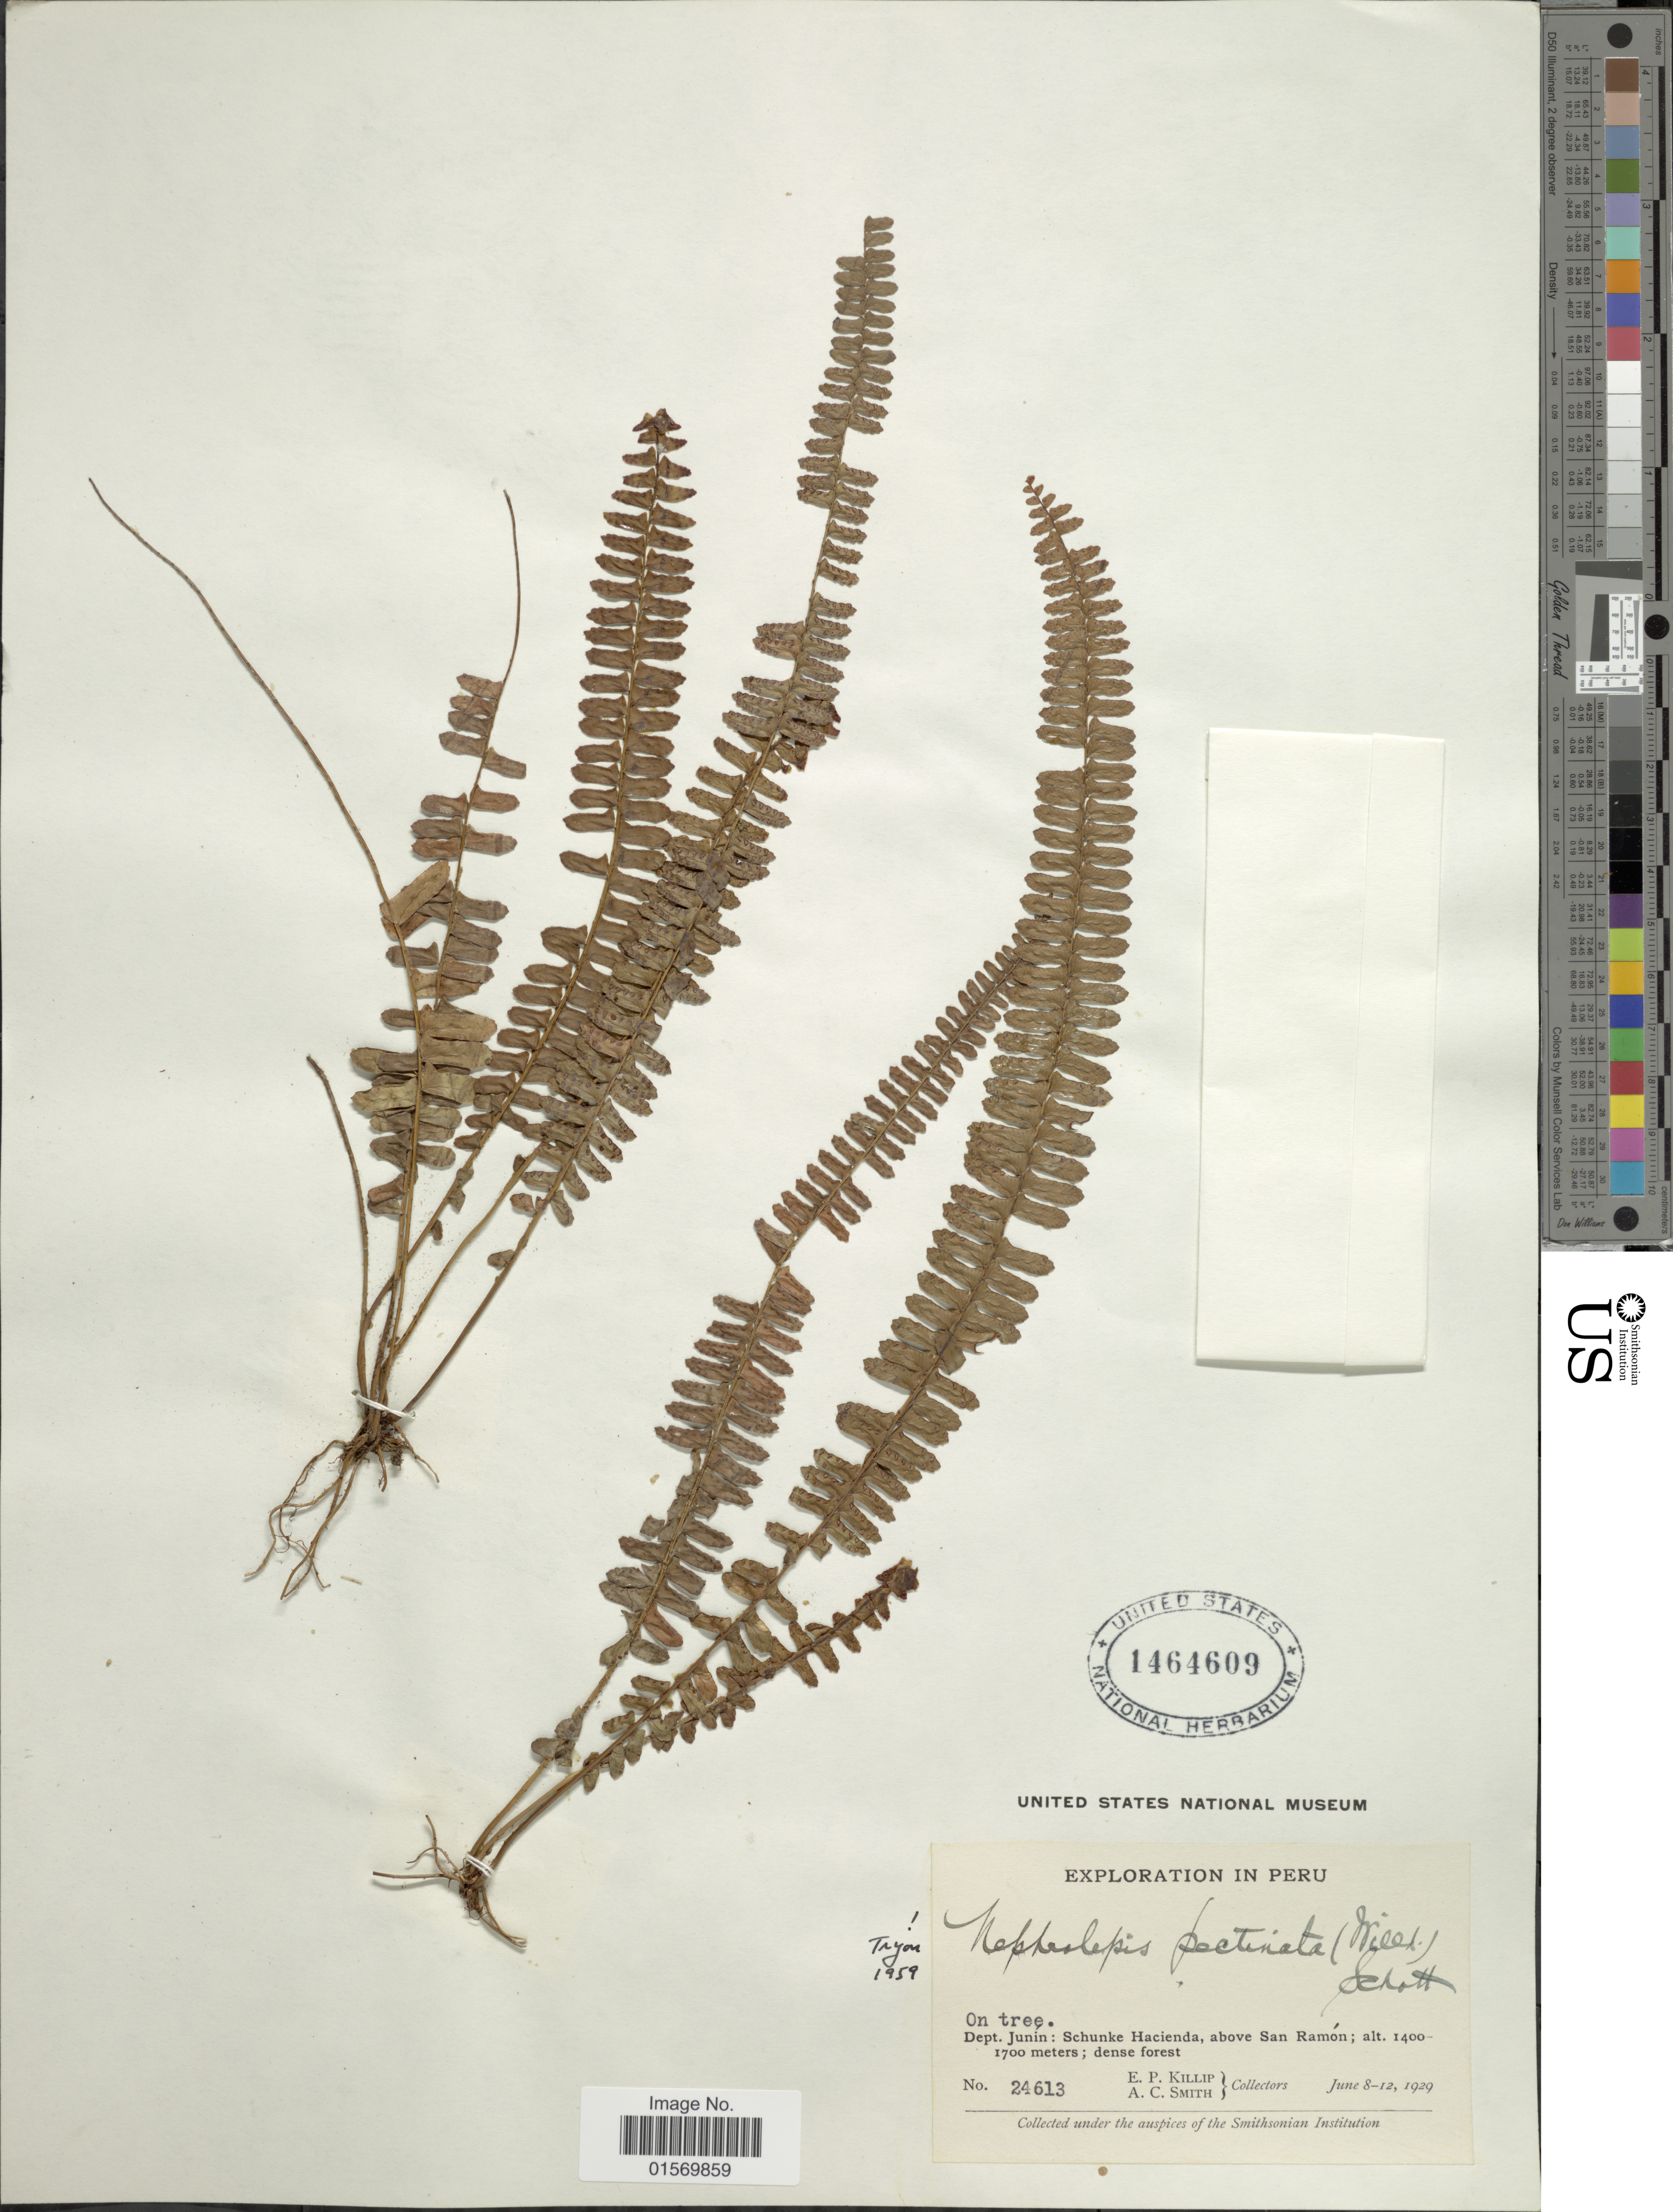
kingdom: Plantae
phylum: Tracheophyta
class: Polypodiopsida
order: Polypodiales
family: Nephrolepidaceae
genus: Nephrolepis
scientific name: Nephrolepis pectinata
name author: (Willd.) Schott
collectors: E. P. Killip & A. C. Smith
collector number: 24613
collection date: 1929-06-08/1929-06-12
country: Peru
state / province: Junín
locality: Schunke Hacienda, above San Ramon.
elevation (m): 1400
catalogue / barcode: US 1464609